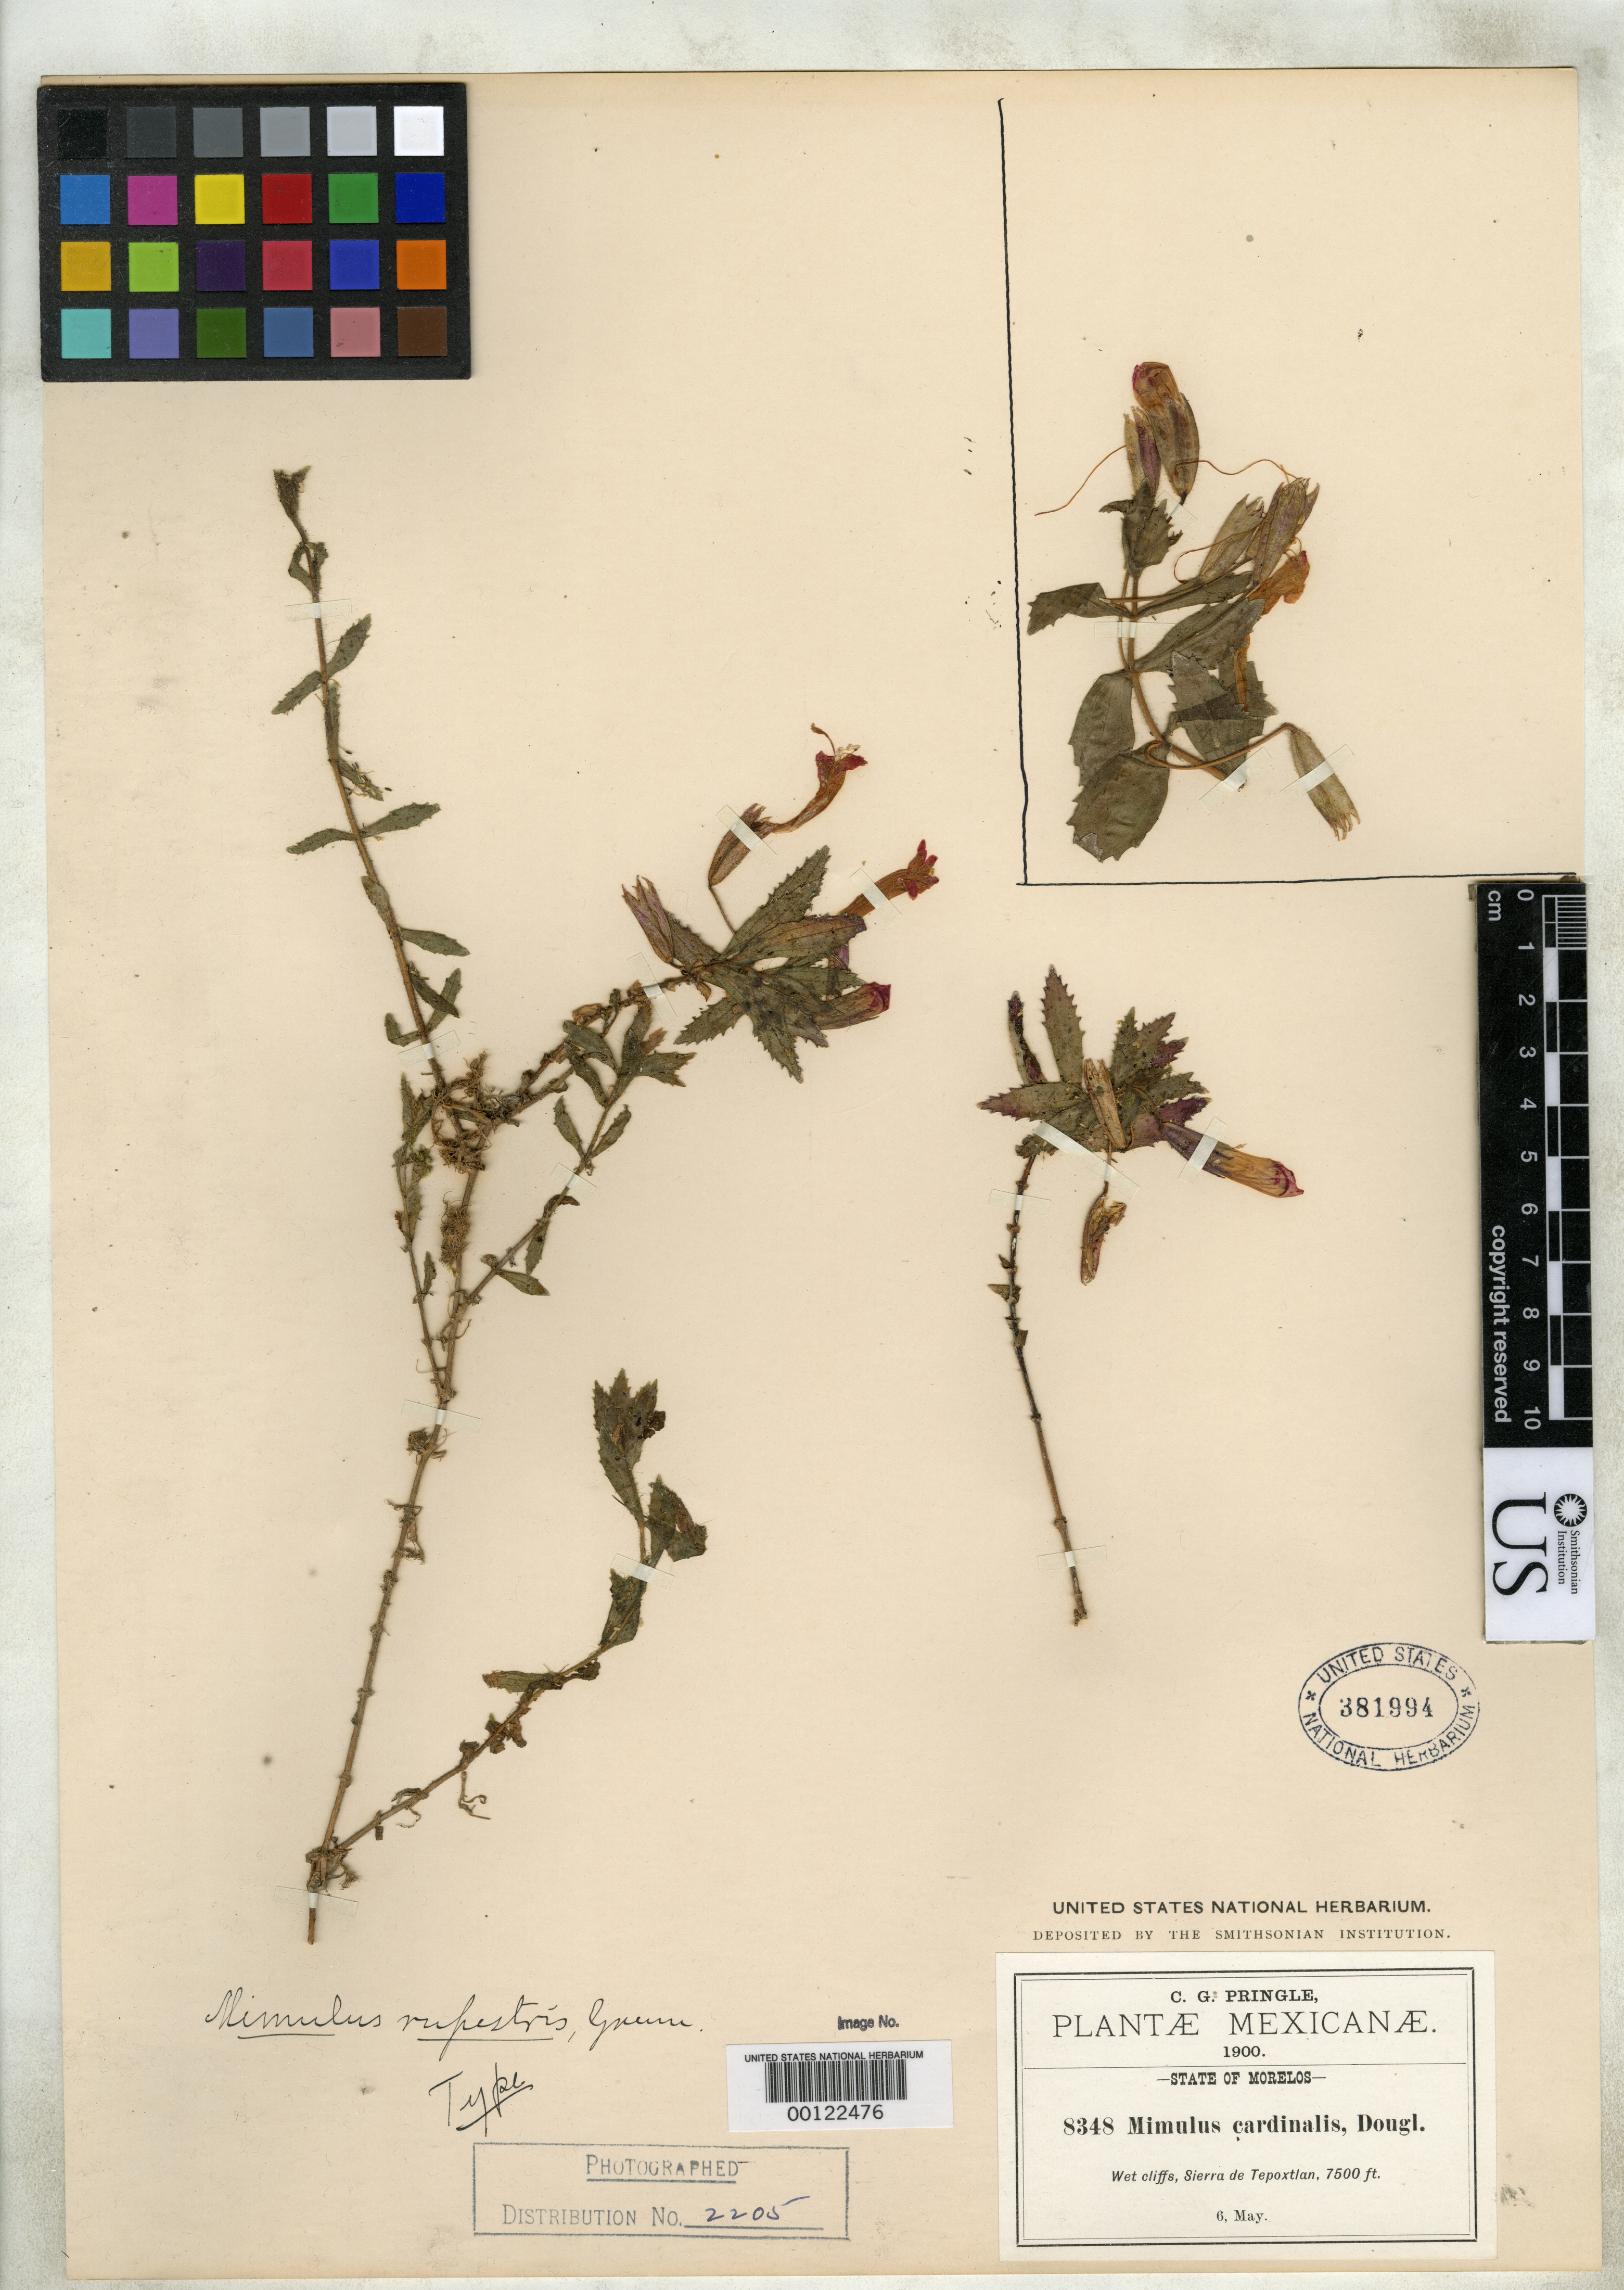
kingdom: Plantae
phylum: Tracheophyta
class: Magnoliopsida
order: Lamiales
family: Phrymaceae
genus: Mimulus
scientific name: Mimulus rupestris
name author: Greene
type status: Holotype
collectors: C. G. Pringle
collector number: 8348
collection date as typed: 06 May 1900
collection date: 1900-05-06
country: Mexico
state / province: Morelos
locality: Sierra de Tepoxtlan.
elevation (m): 2286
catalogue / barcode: US 381994